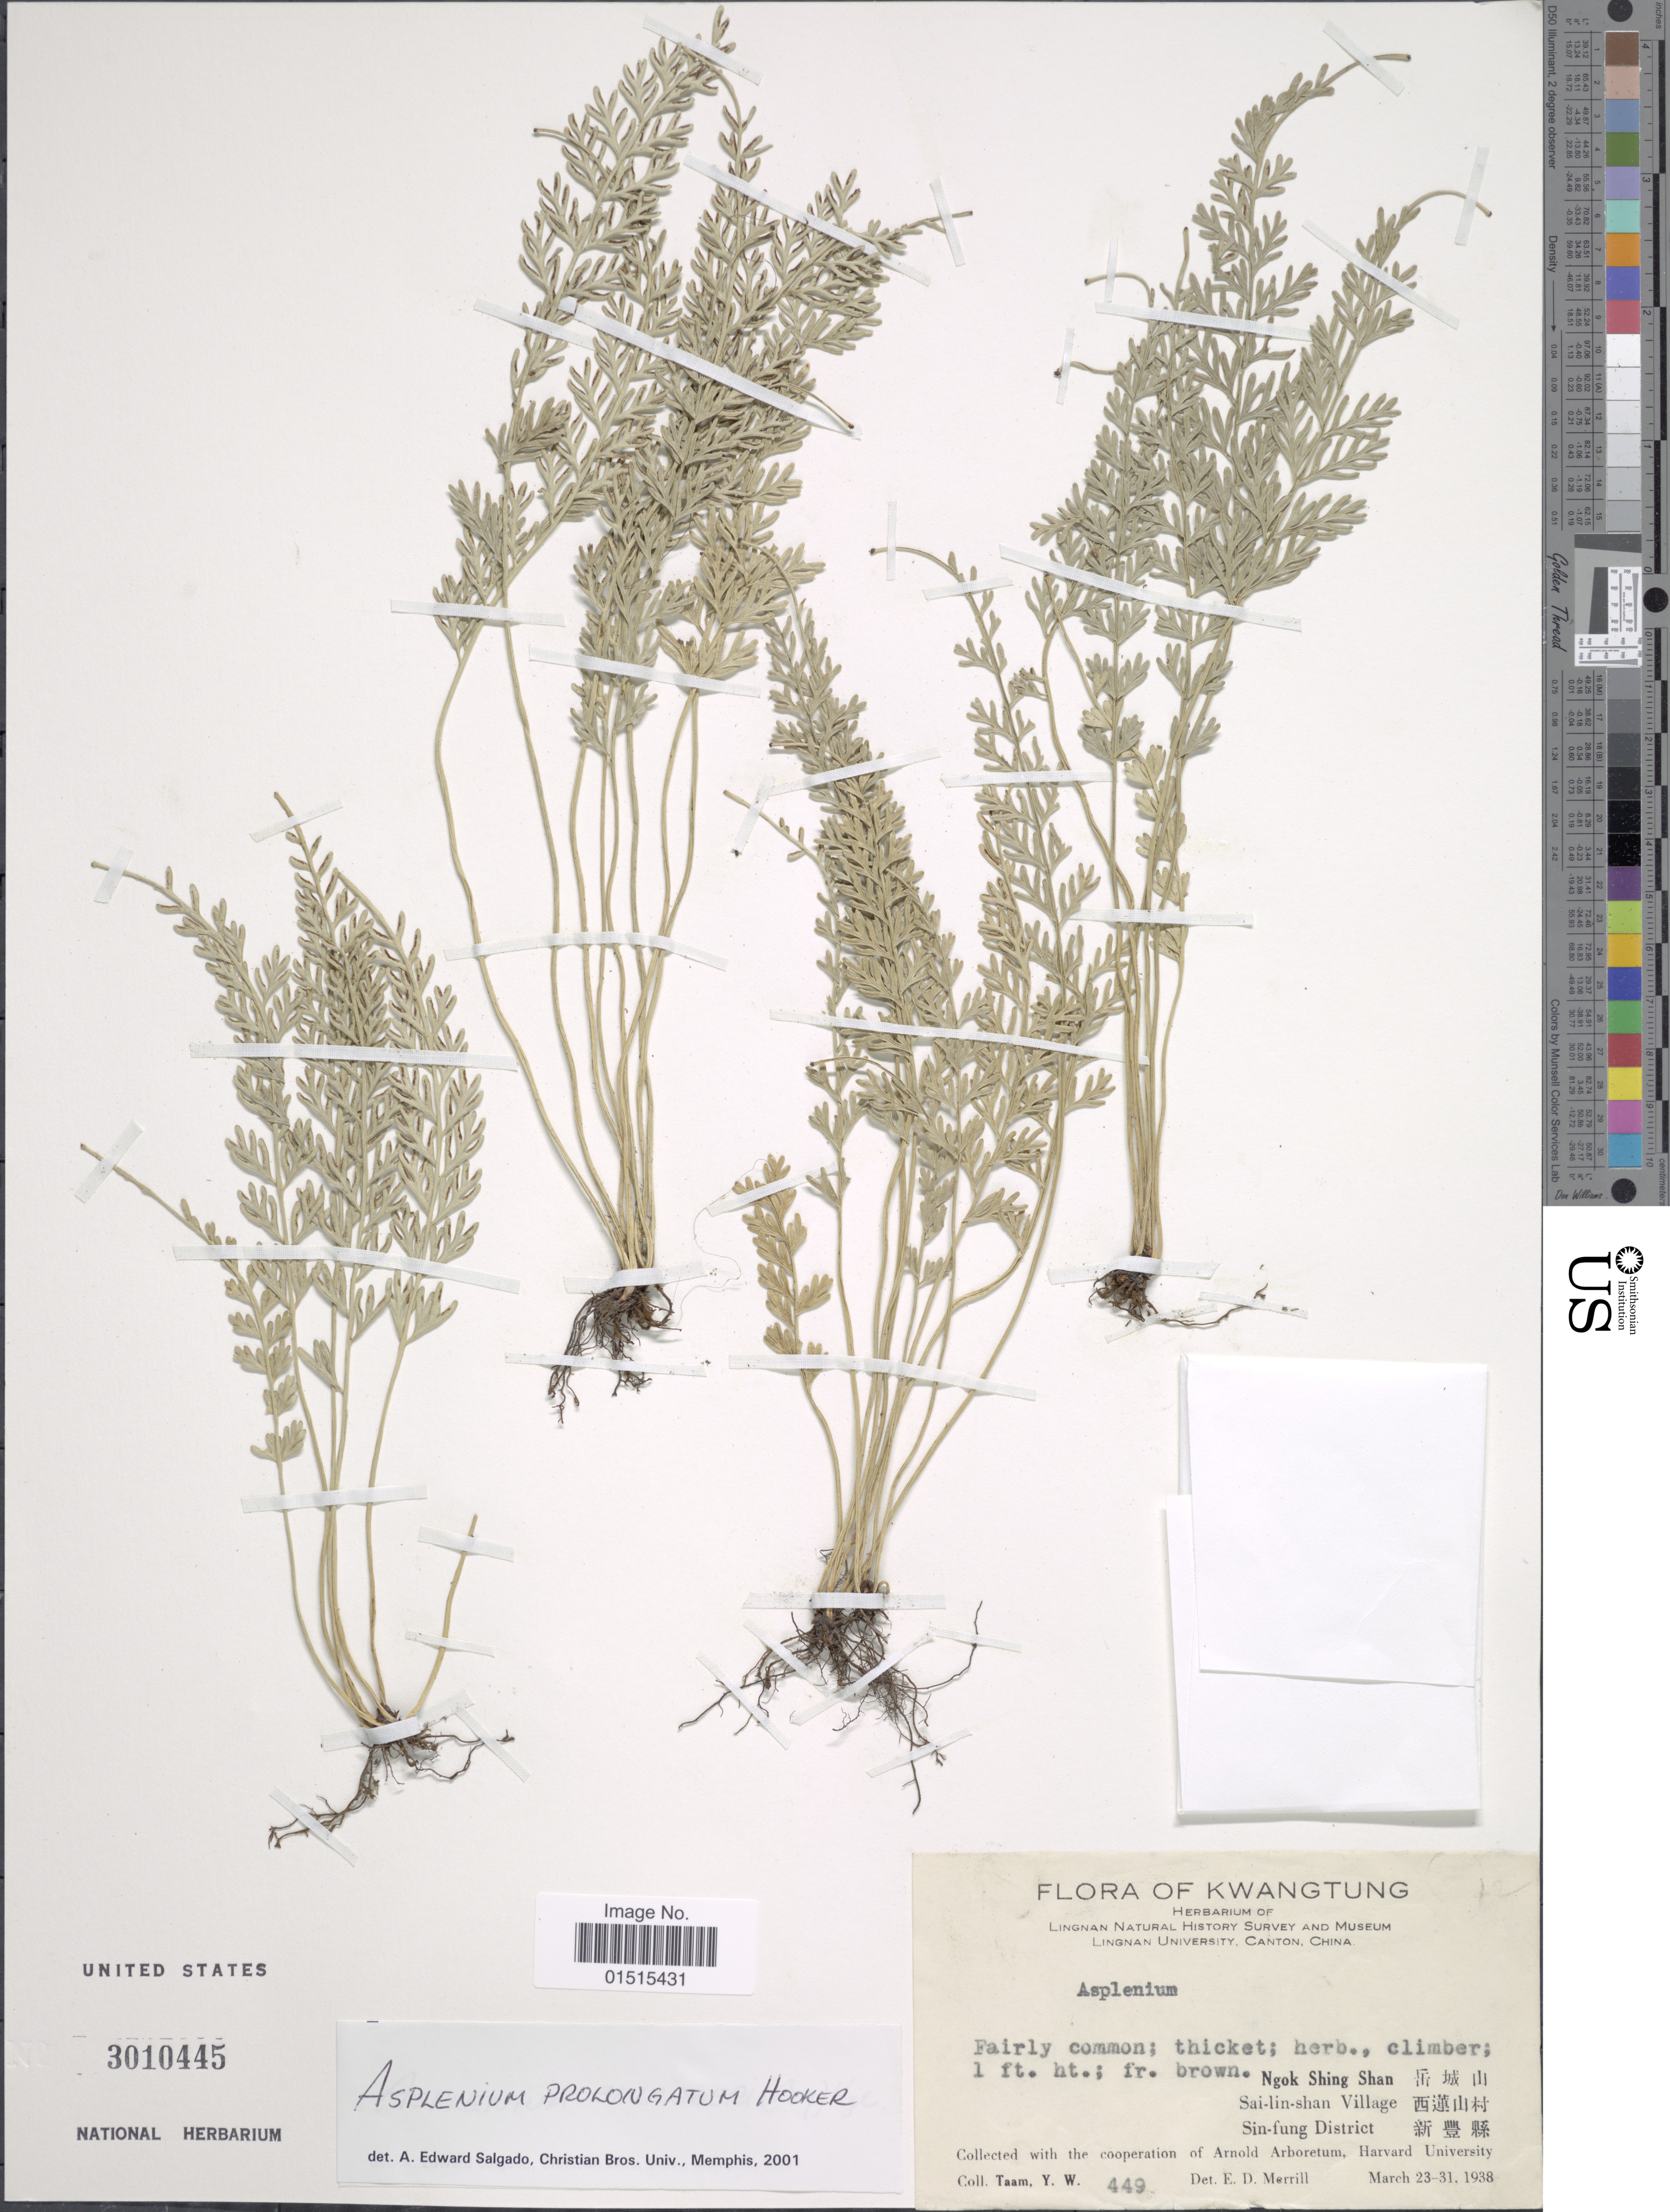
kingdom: Plantae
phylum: Tracheophyta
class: Polypodiopsida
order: Polypodiales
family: Aspleniaceae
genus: Asplenium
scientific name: Asplenium prolongatum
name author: Hook.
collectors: Y. W. Taam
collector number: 449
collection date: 1938-03-23/1938-03-31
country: China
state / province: Guangdong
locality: Kwangtung,Canton, Ngok Shing Shan, Sai-lin-shan Village, Sin-fung District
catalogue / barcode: US 3010445